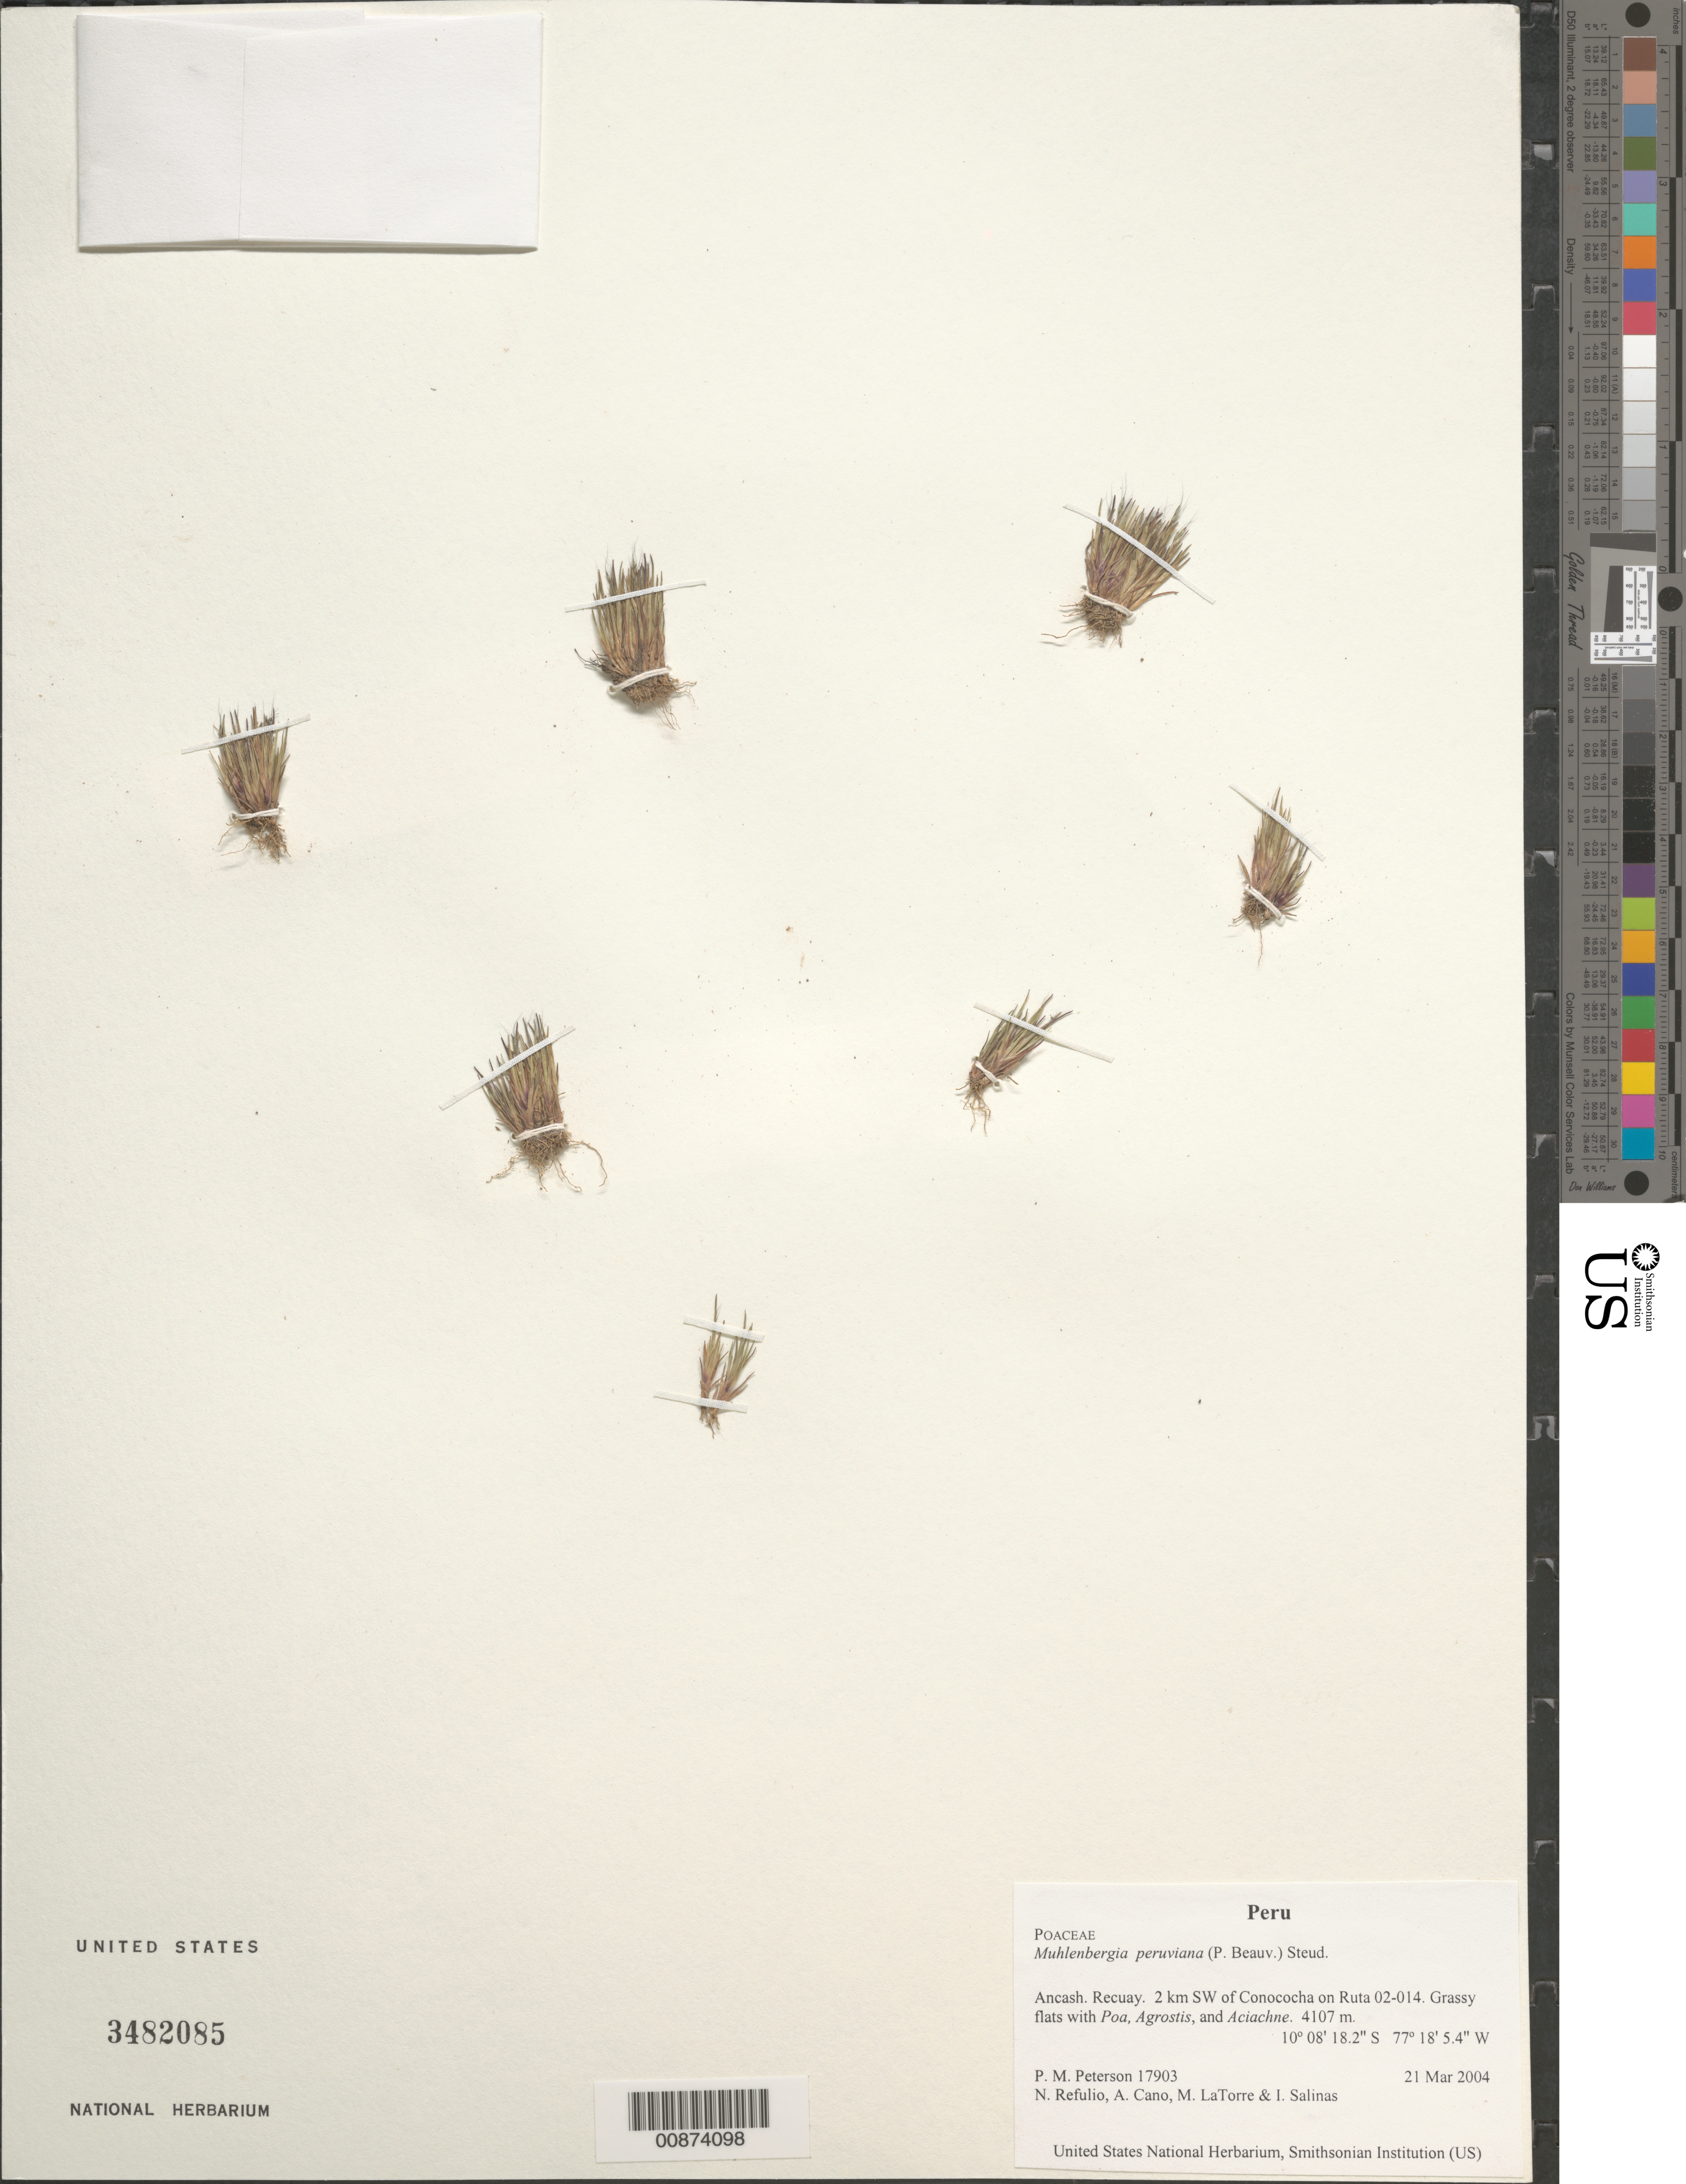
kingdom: Plantae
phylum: Tracheophyta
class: Liliopsida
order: Poales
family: Poaceae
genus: Muhlenbergia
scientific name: Muhlenbergia peruviana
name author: (P. Beauv.) Steud.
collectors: P. M. Peterson, N. Refulio-Rodríguez, A. Cano, M. Torre & I. Salinas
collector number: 17903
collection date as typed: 21 Mar 2004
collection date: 2004-03-21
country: Peru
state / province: Ancash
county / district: Recuay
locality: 2 km SW of Conococha on Ruta 02-014. Grassy flats with Poa, Agrostis, and Aciachne.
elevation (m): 4107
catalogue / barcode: US 3482085